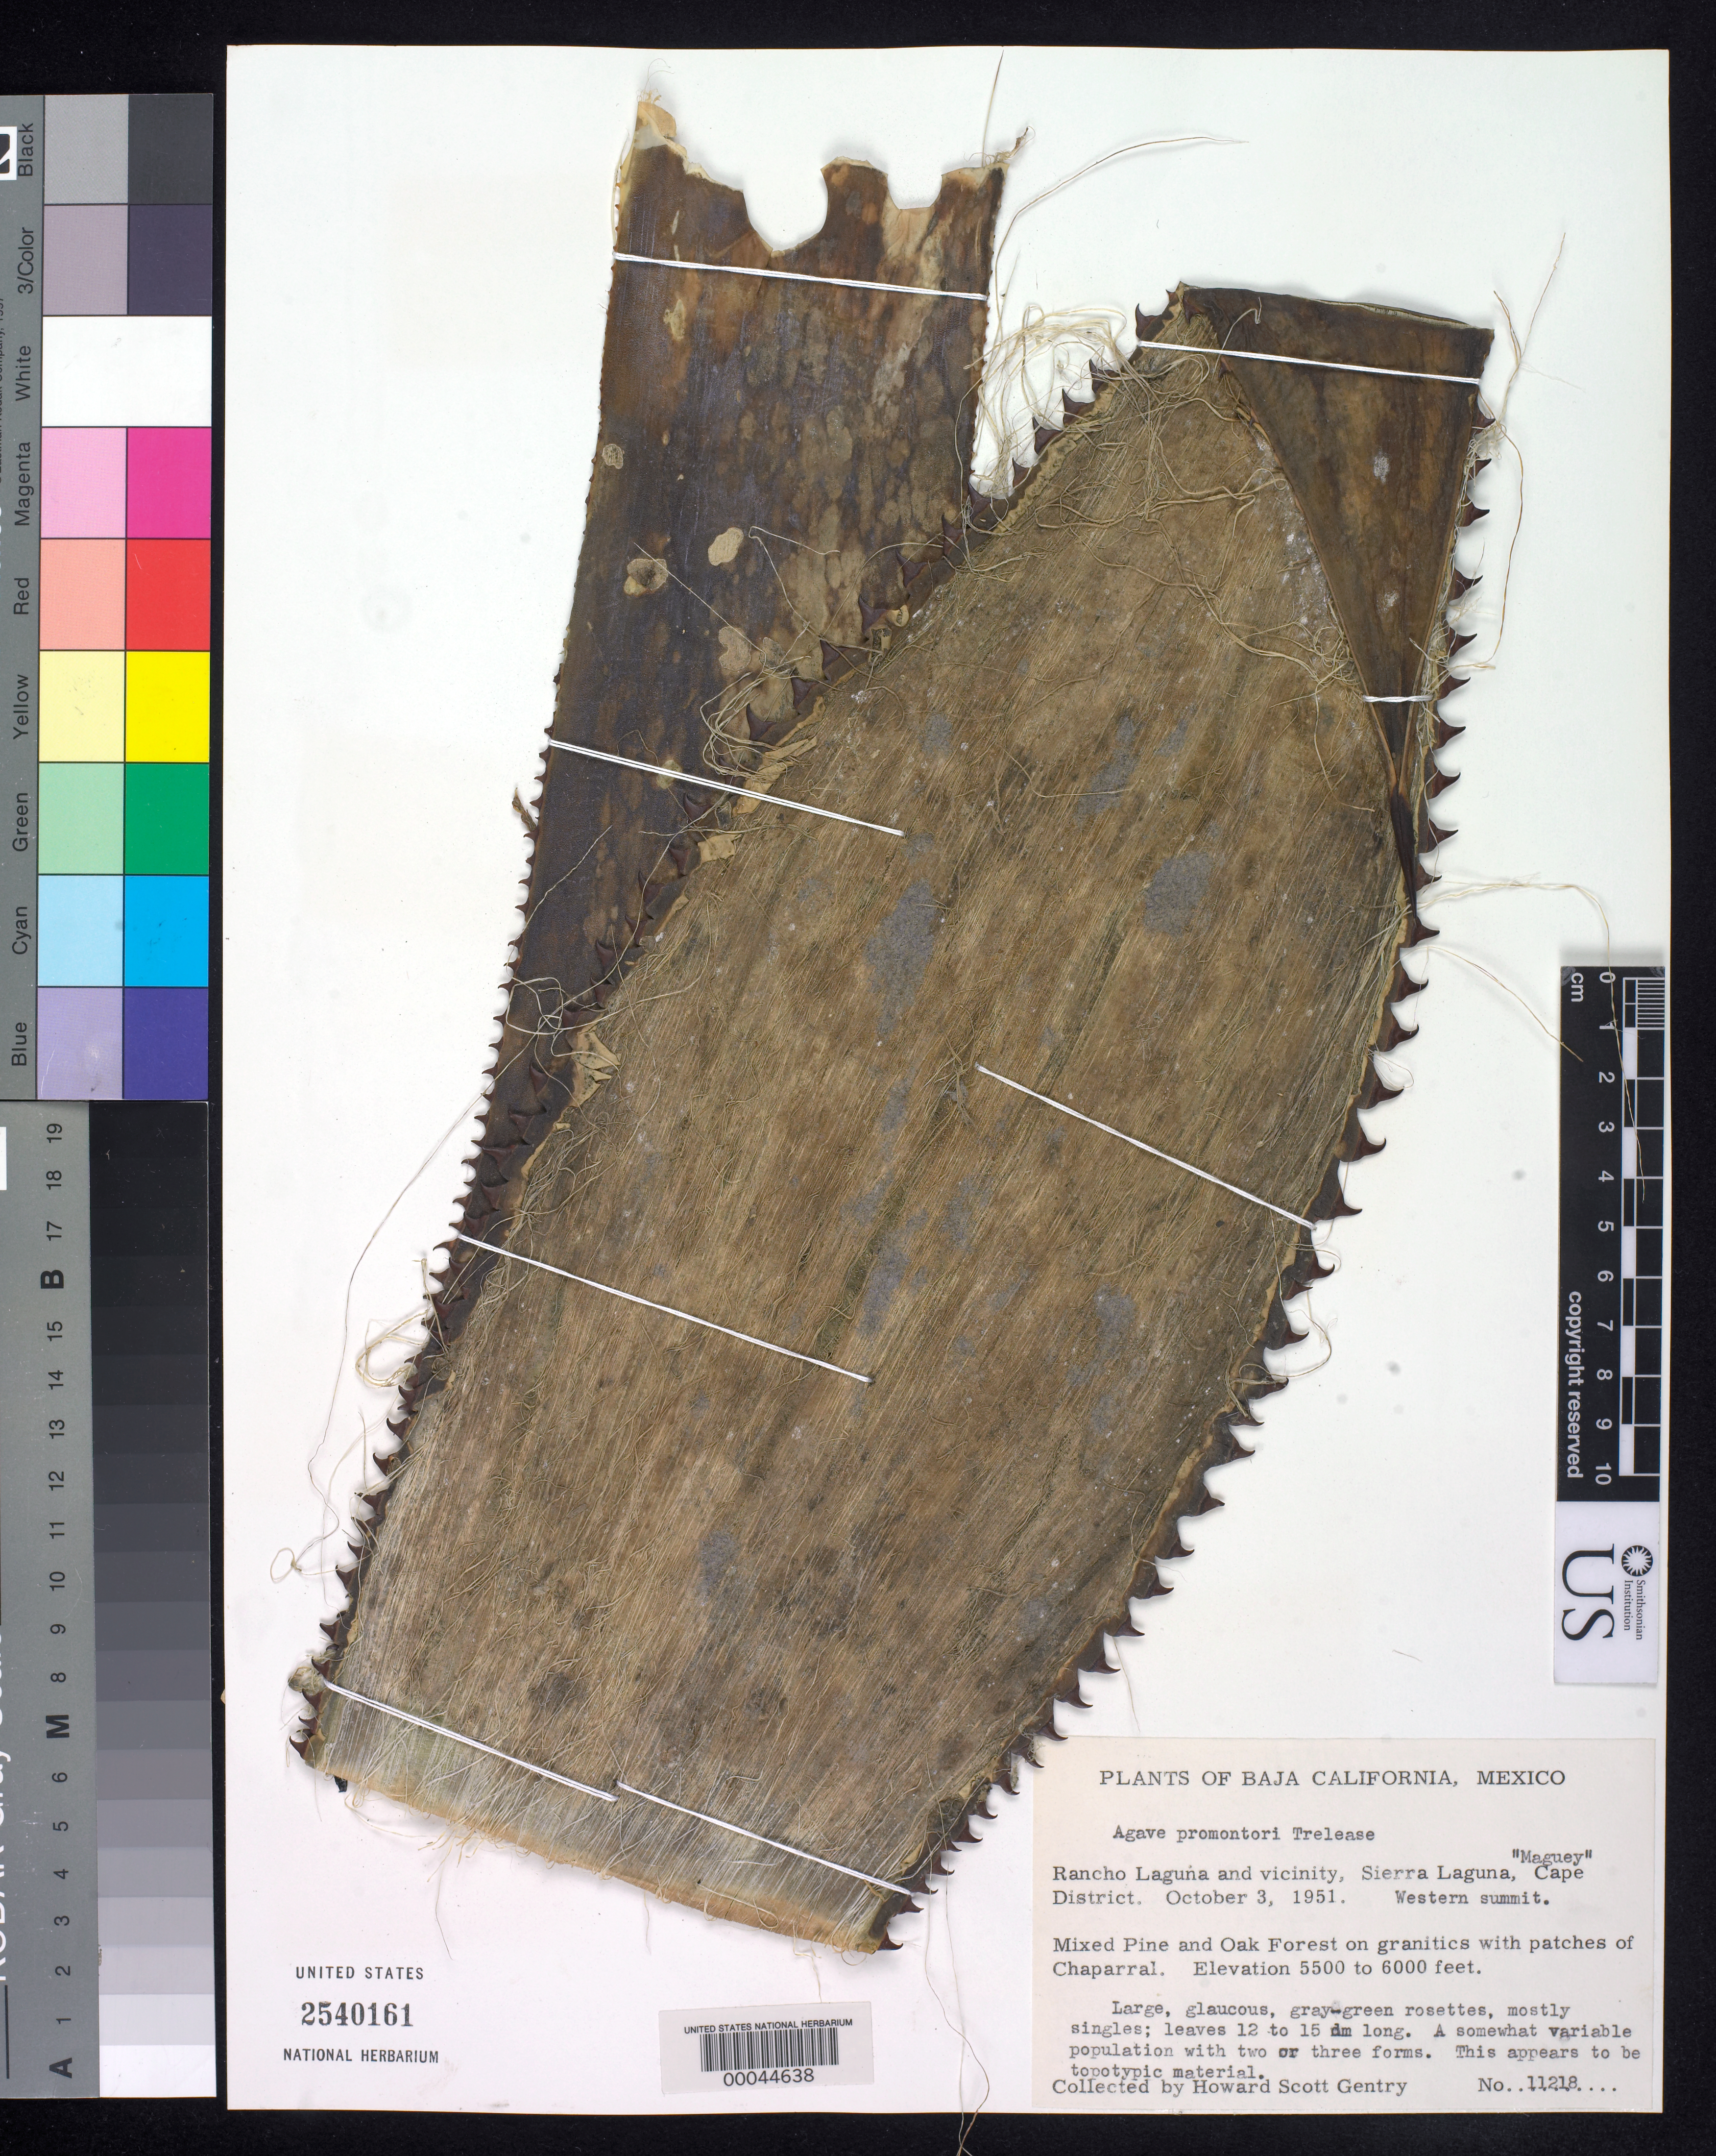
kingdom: Plantae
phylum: Tracheophyta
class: Liliopsida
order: Asparagales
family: Asparagaceae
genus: Agave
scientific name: Agave promontorii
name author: Trel.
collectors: H. S. Gentry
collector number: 11218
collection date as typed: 03 Oct 1951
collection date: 1951-10-03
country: Mexico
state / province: Baja California Sur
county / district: Los Cabos ?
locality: Cape dist. (?), Rancho Laguna & vicinity, Sierra Laguna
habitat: Mixed pine and oak forest on granitics with patches of chaparral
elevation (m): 1676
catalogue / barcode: US 2540161